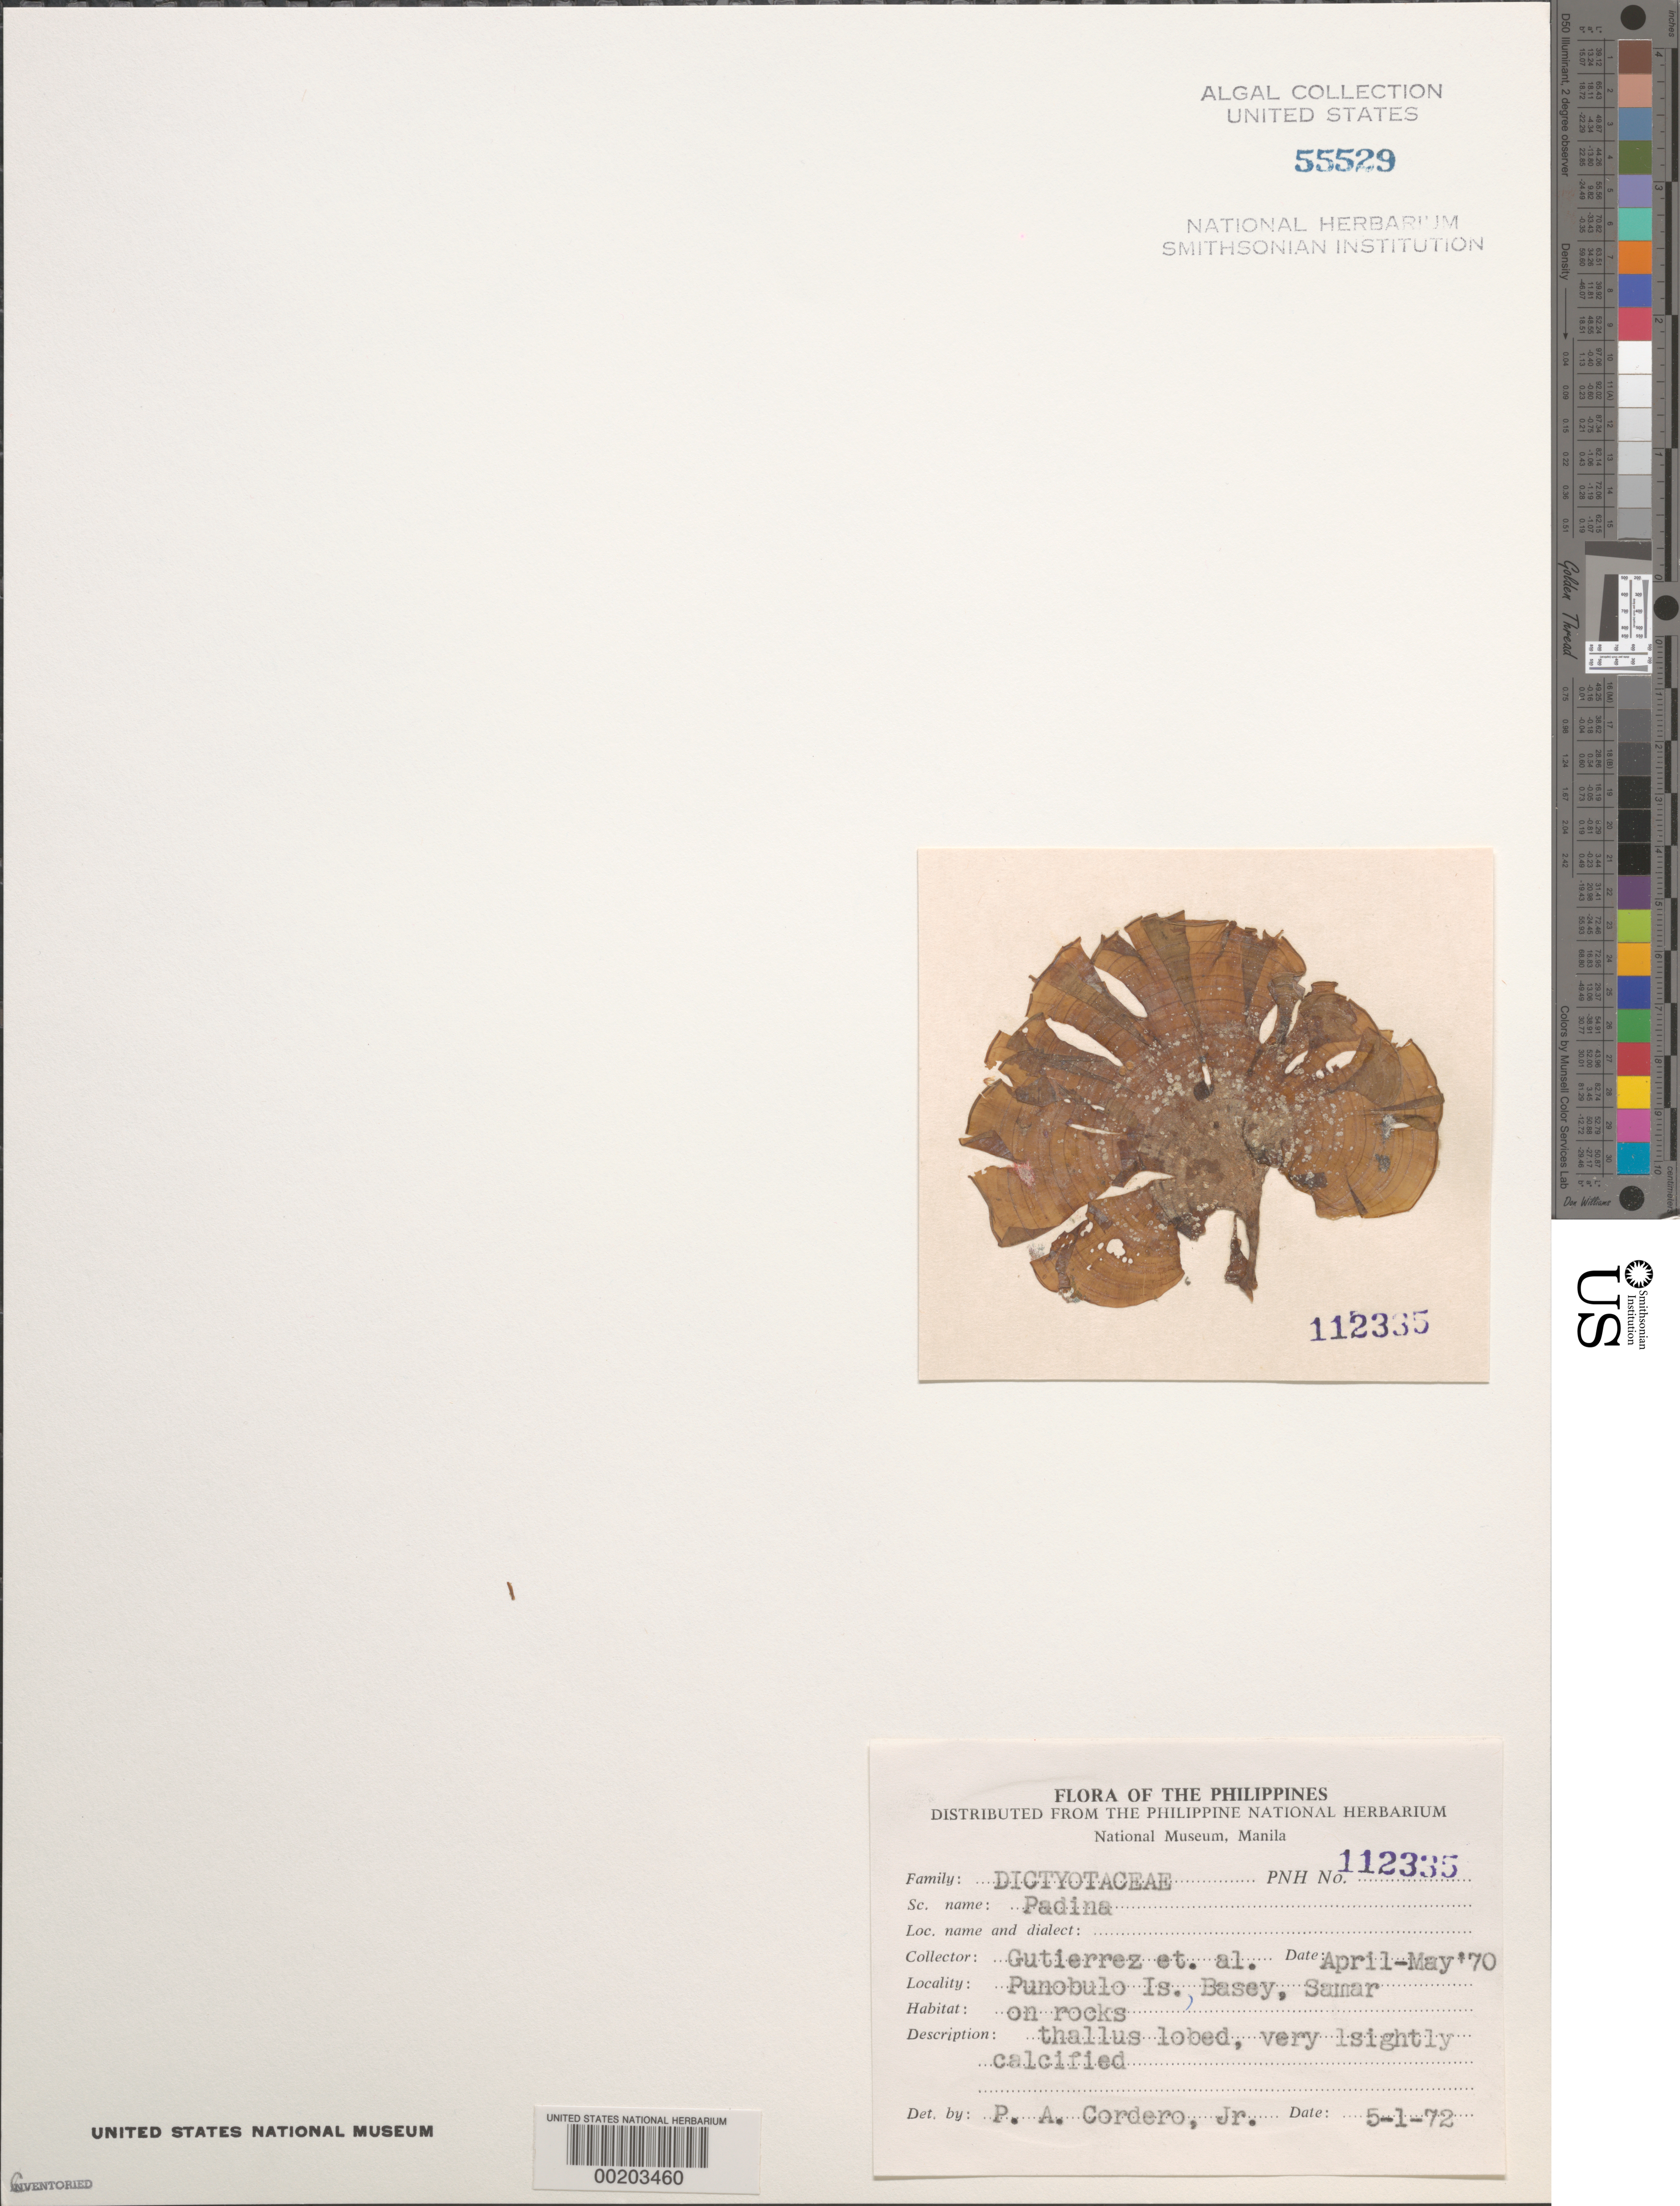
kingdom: Chromista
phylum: Ochrophyta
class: Phaeophyceae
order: Dictyotales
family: Dictyotaceae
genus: Padina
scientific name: Padina sp.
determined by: Cordero, P. A., Jr.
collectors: -. Gutierrez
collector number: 112335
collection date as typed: Apr 1970 TO -- May 1970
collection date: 1970-04/1970-05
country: Philippines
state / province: Eastern Visayas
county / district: Eastern Samar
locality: Punobulo island, basey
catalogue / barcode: US 55529